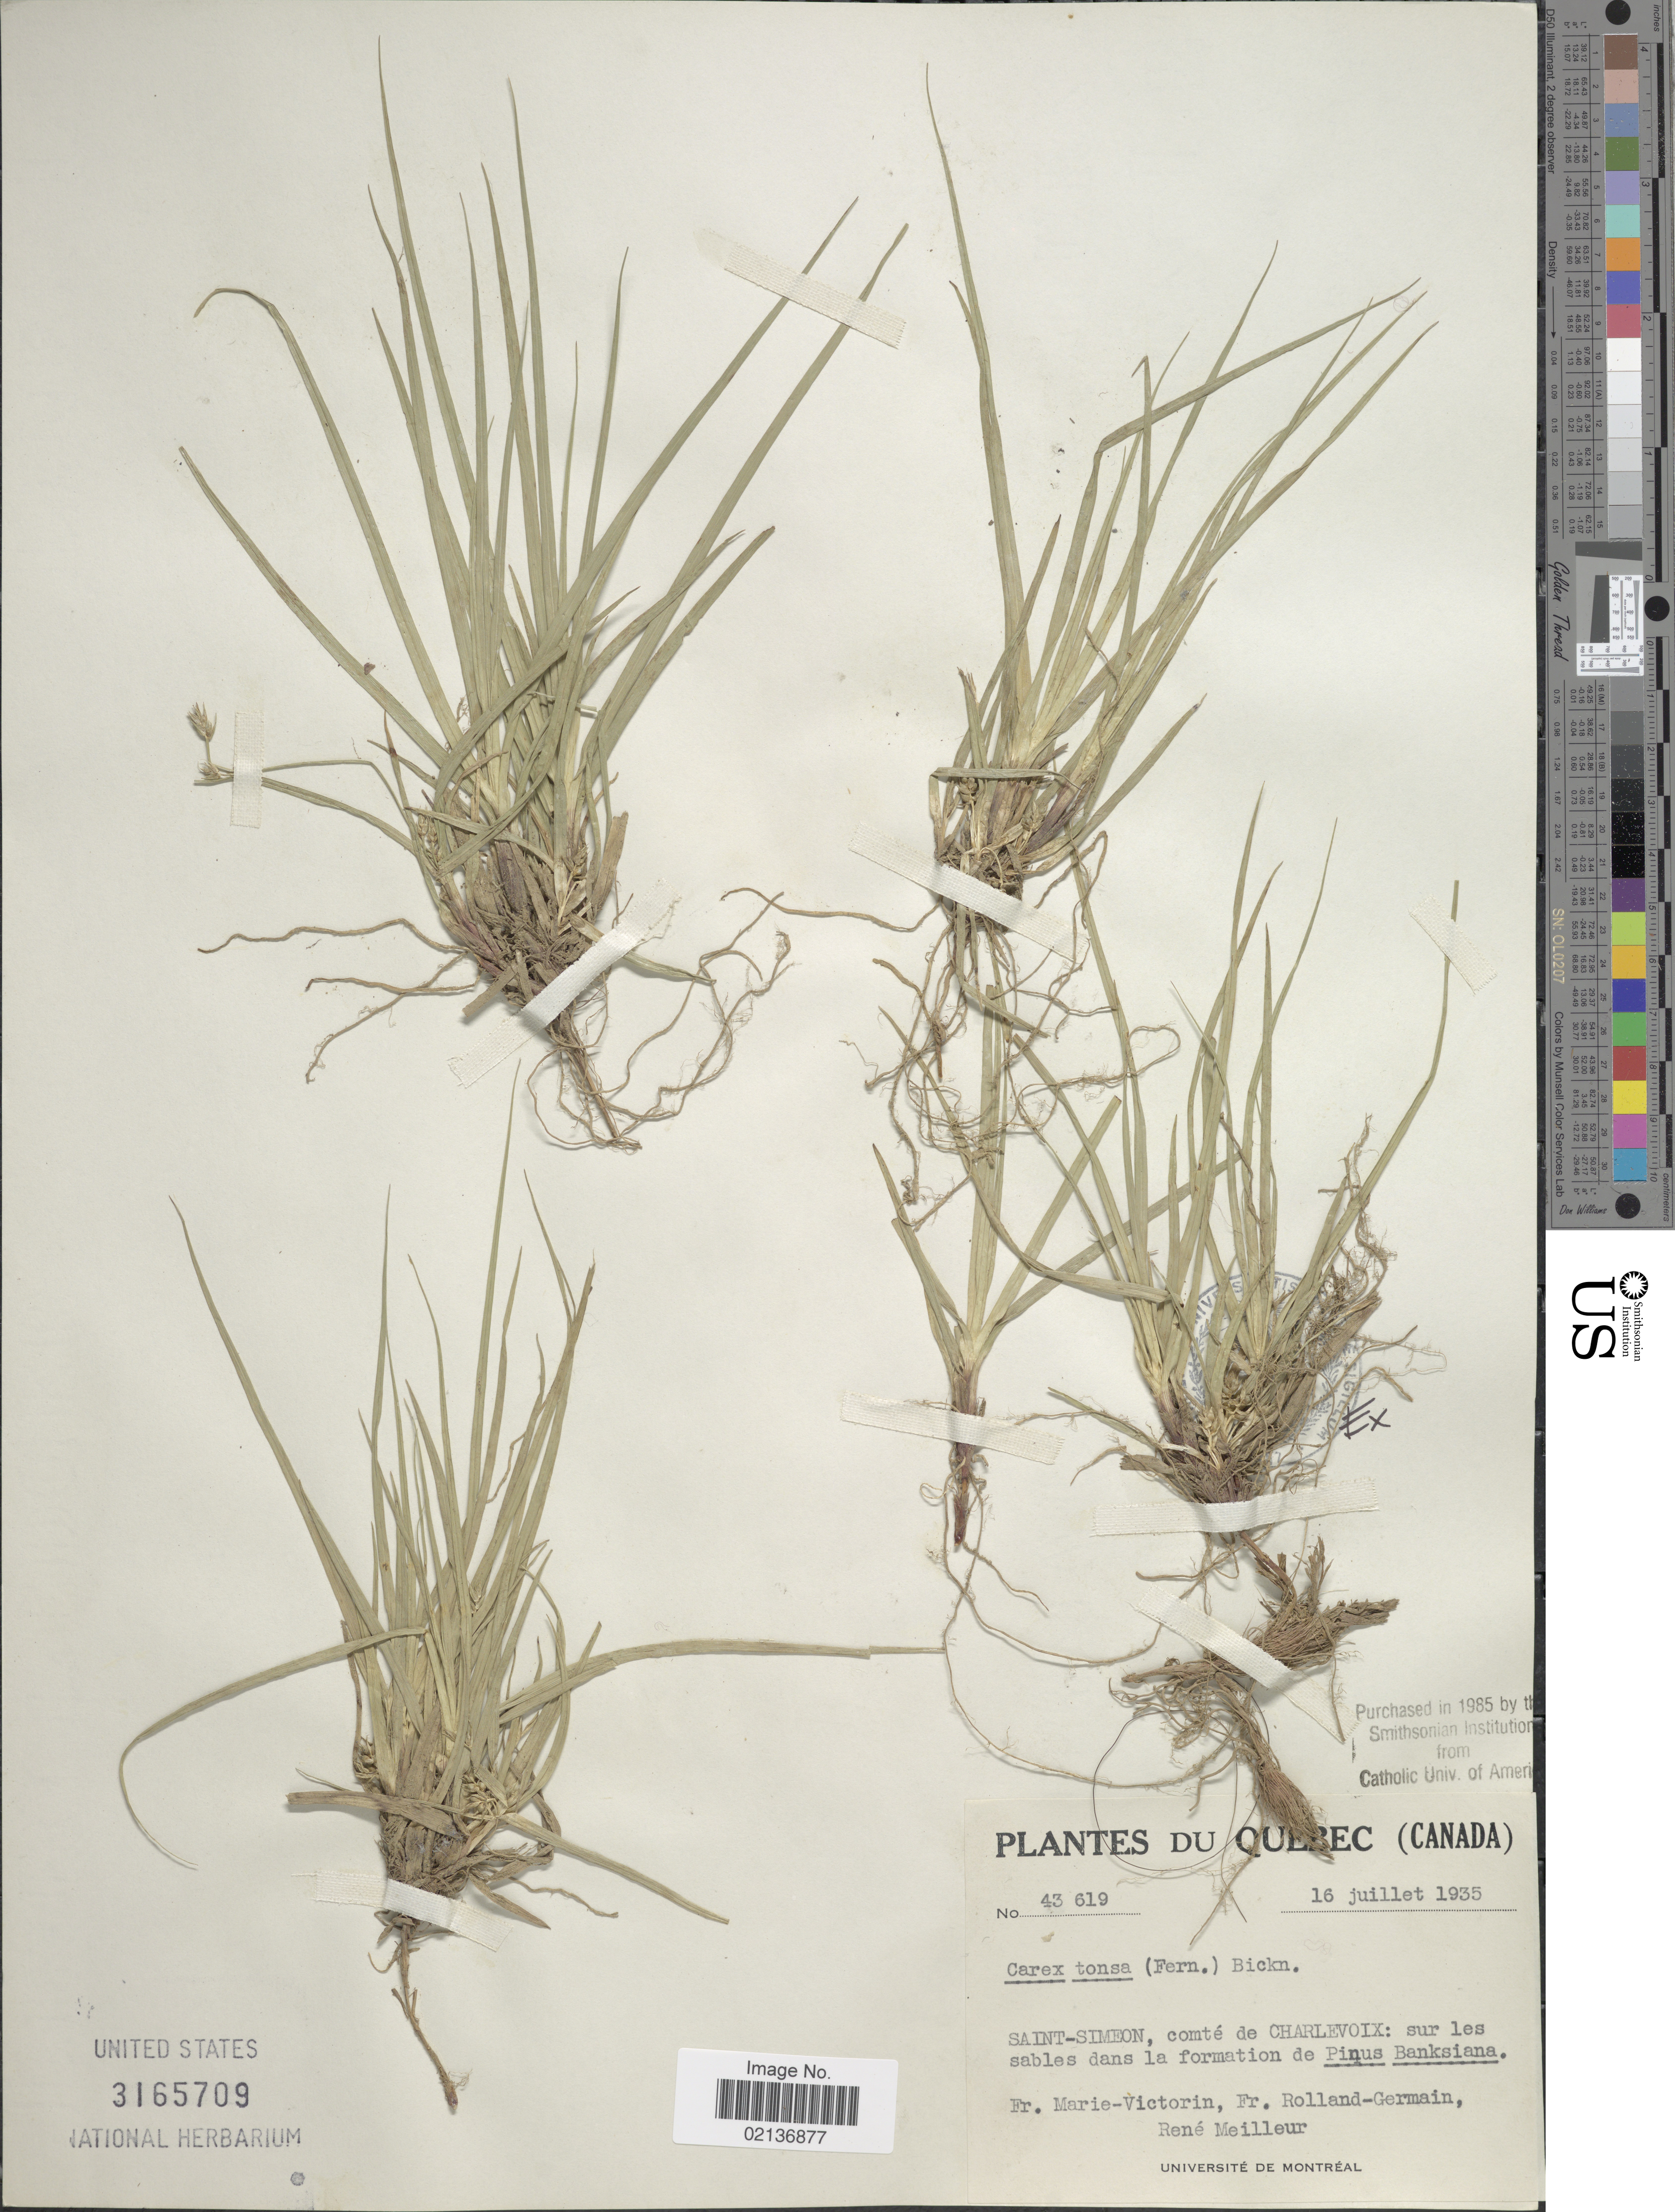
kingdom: Plantae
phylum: Tracheophyta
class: Liliopsida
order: Poales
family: Cyperaceae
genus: Carex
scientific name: Carex tonsa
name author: (Fernald) E.P. Bicknell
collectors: F. Marie-Victorin, Rolland-Germain & R. Meilleur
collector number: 43619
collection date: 1935-07-16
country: Canada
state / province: Quebec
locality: Saint-Simeon, comte de Charlevoix: sur les sables dans la formation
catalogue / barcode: US 3165709